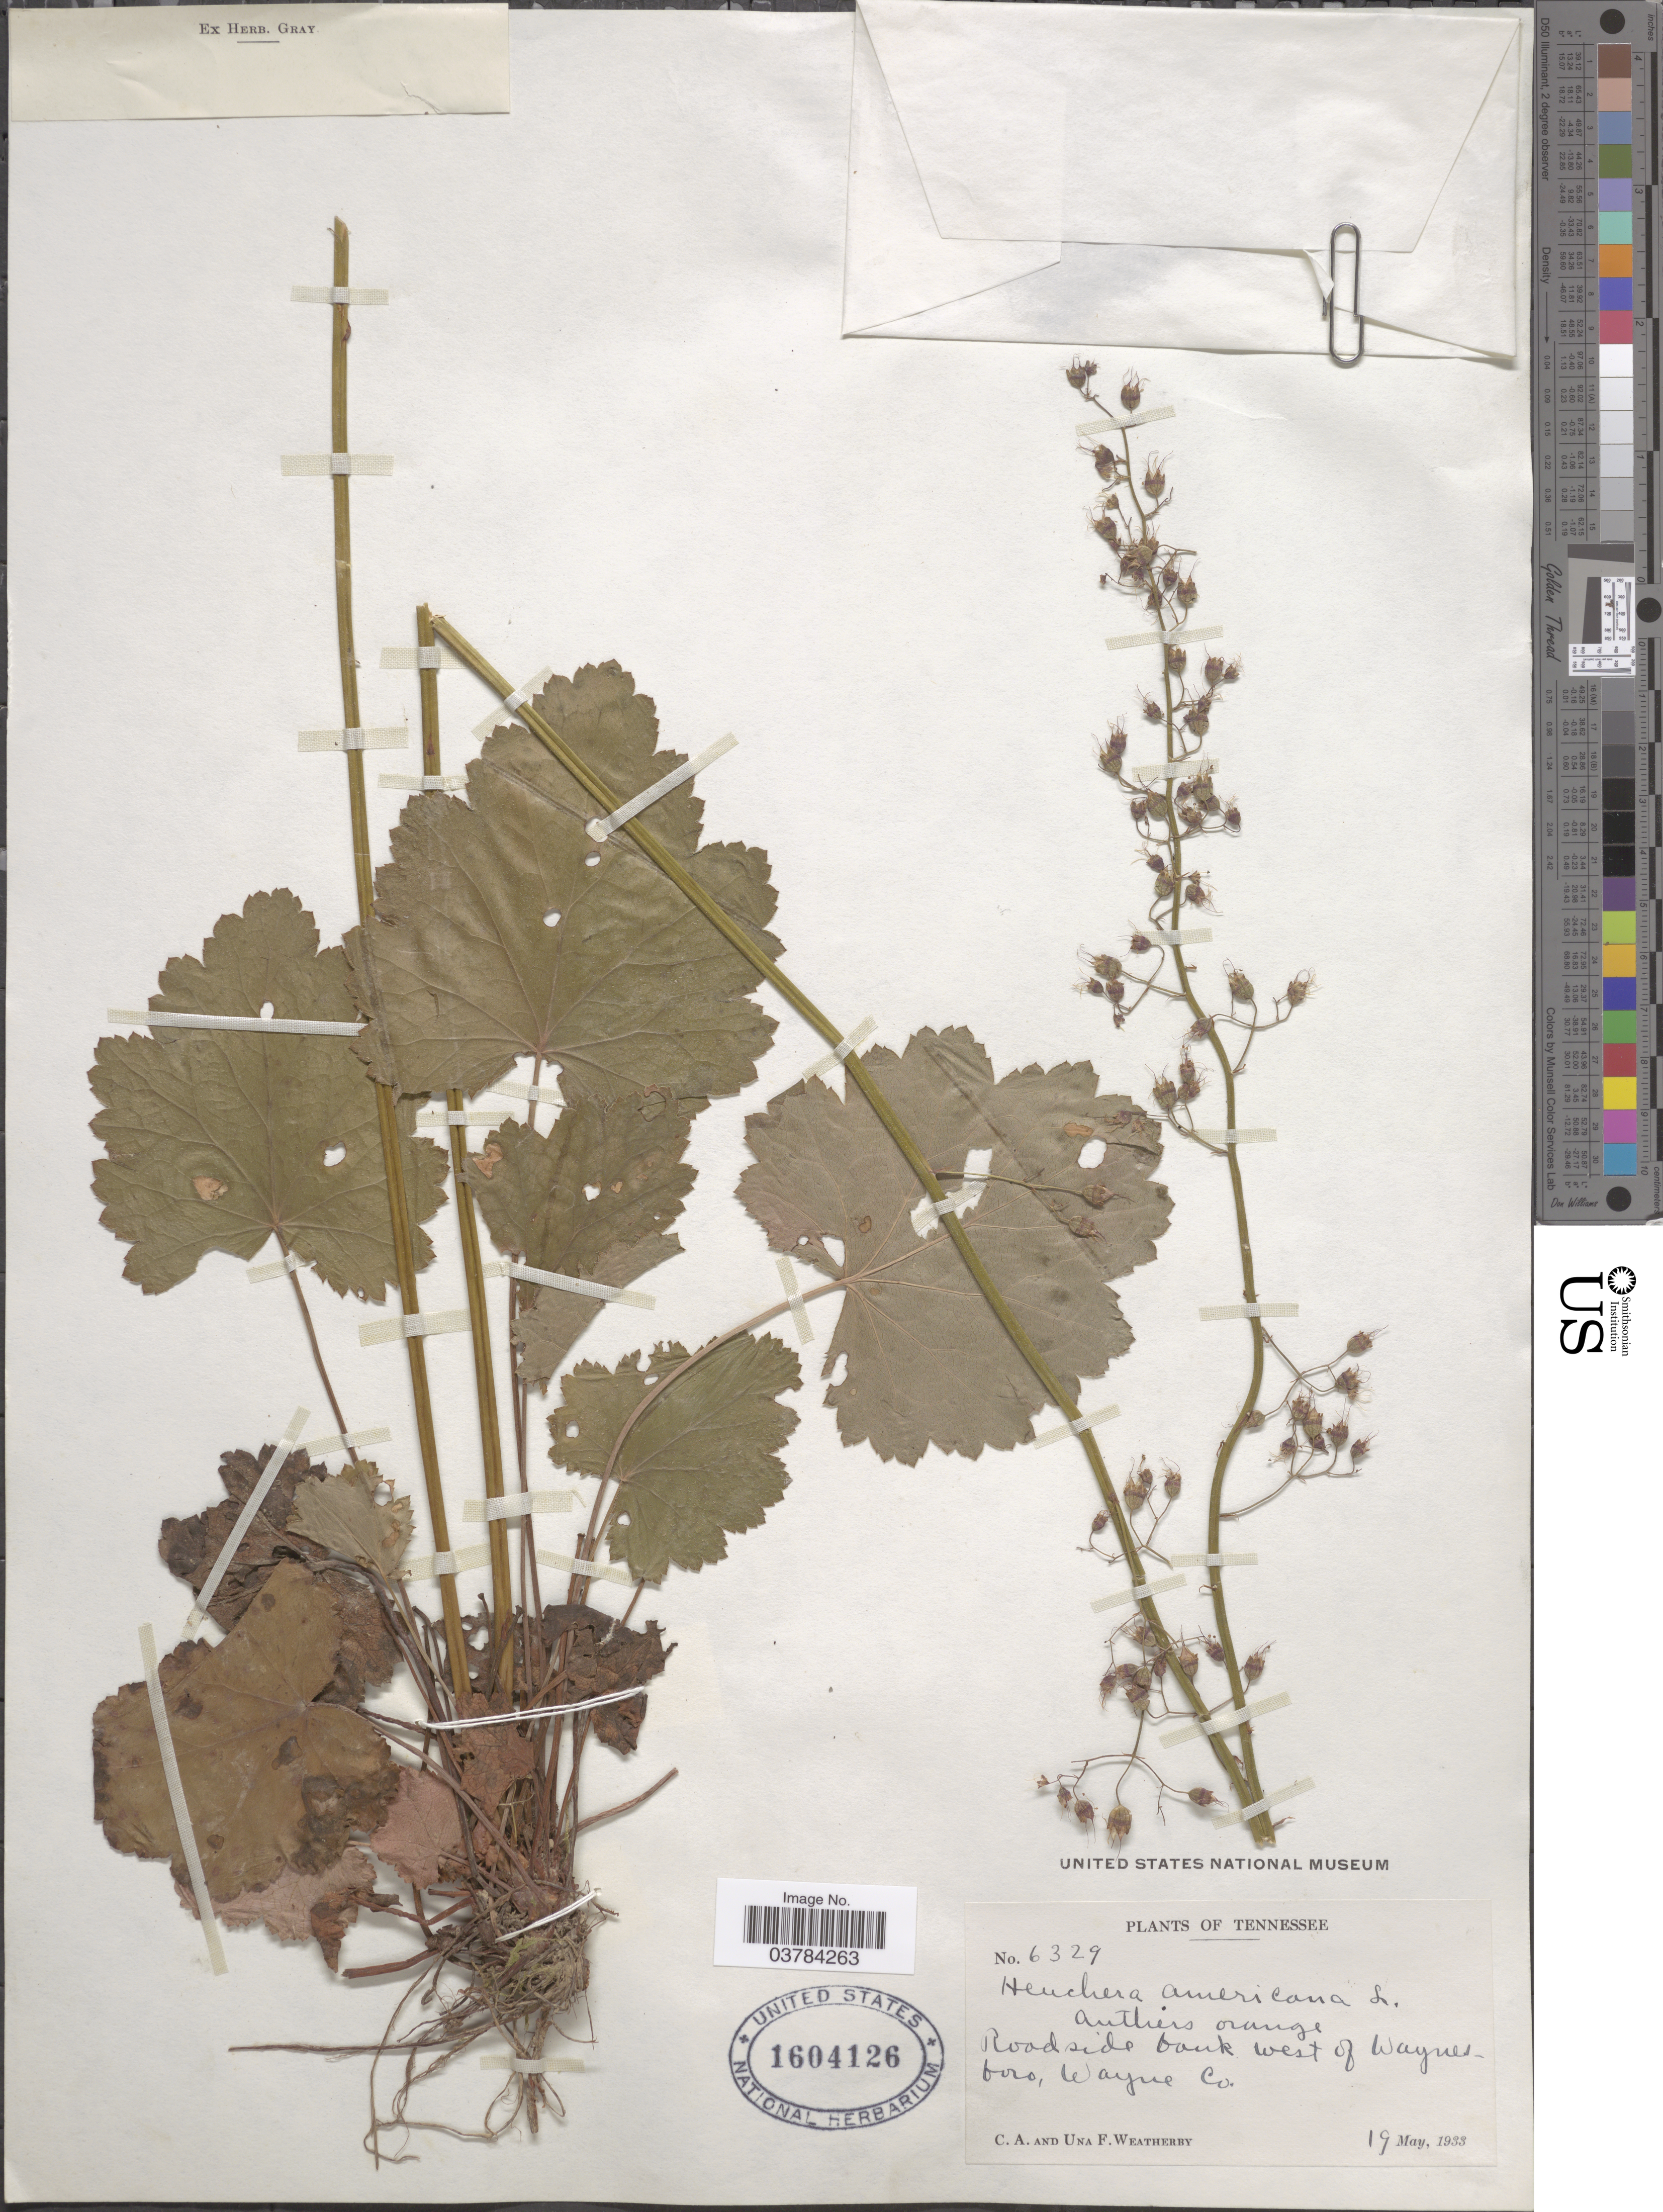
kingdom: Plantae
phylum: Tracheophyta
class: Magnoliopsida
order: Saxifragales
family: Saxifragaceae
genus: Heuchera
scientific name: Heuchera americana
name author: L.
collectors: C. A. Weatherby & U. Weatherby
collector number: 6329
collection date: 1933-05-19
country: United States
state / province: Tennessee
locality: Anthers orange. Roadside bank west of Waynesboro, Waynes Co.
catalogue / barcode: US 1604126